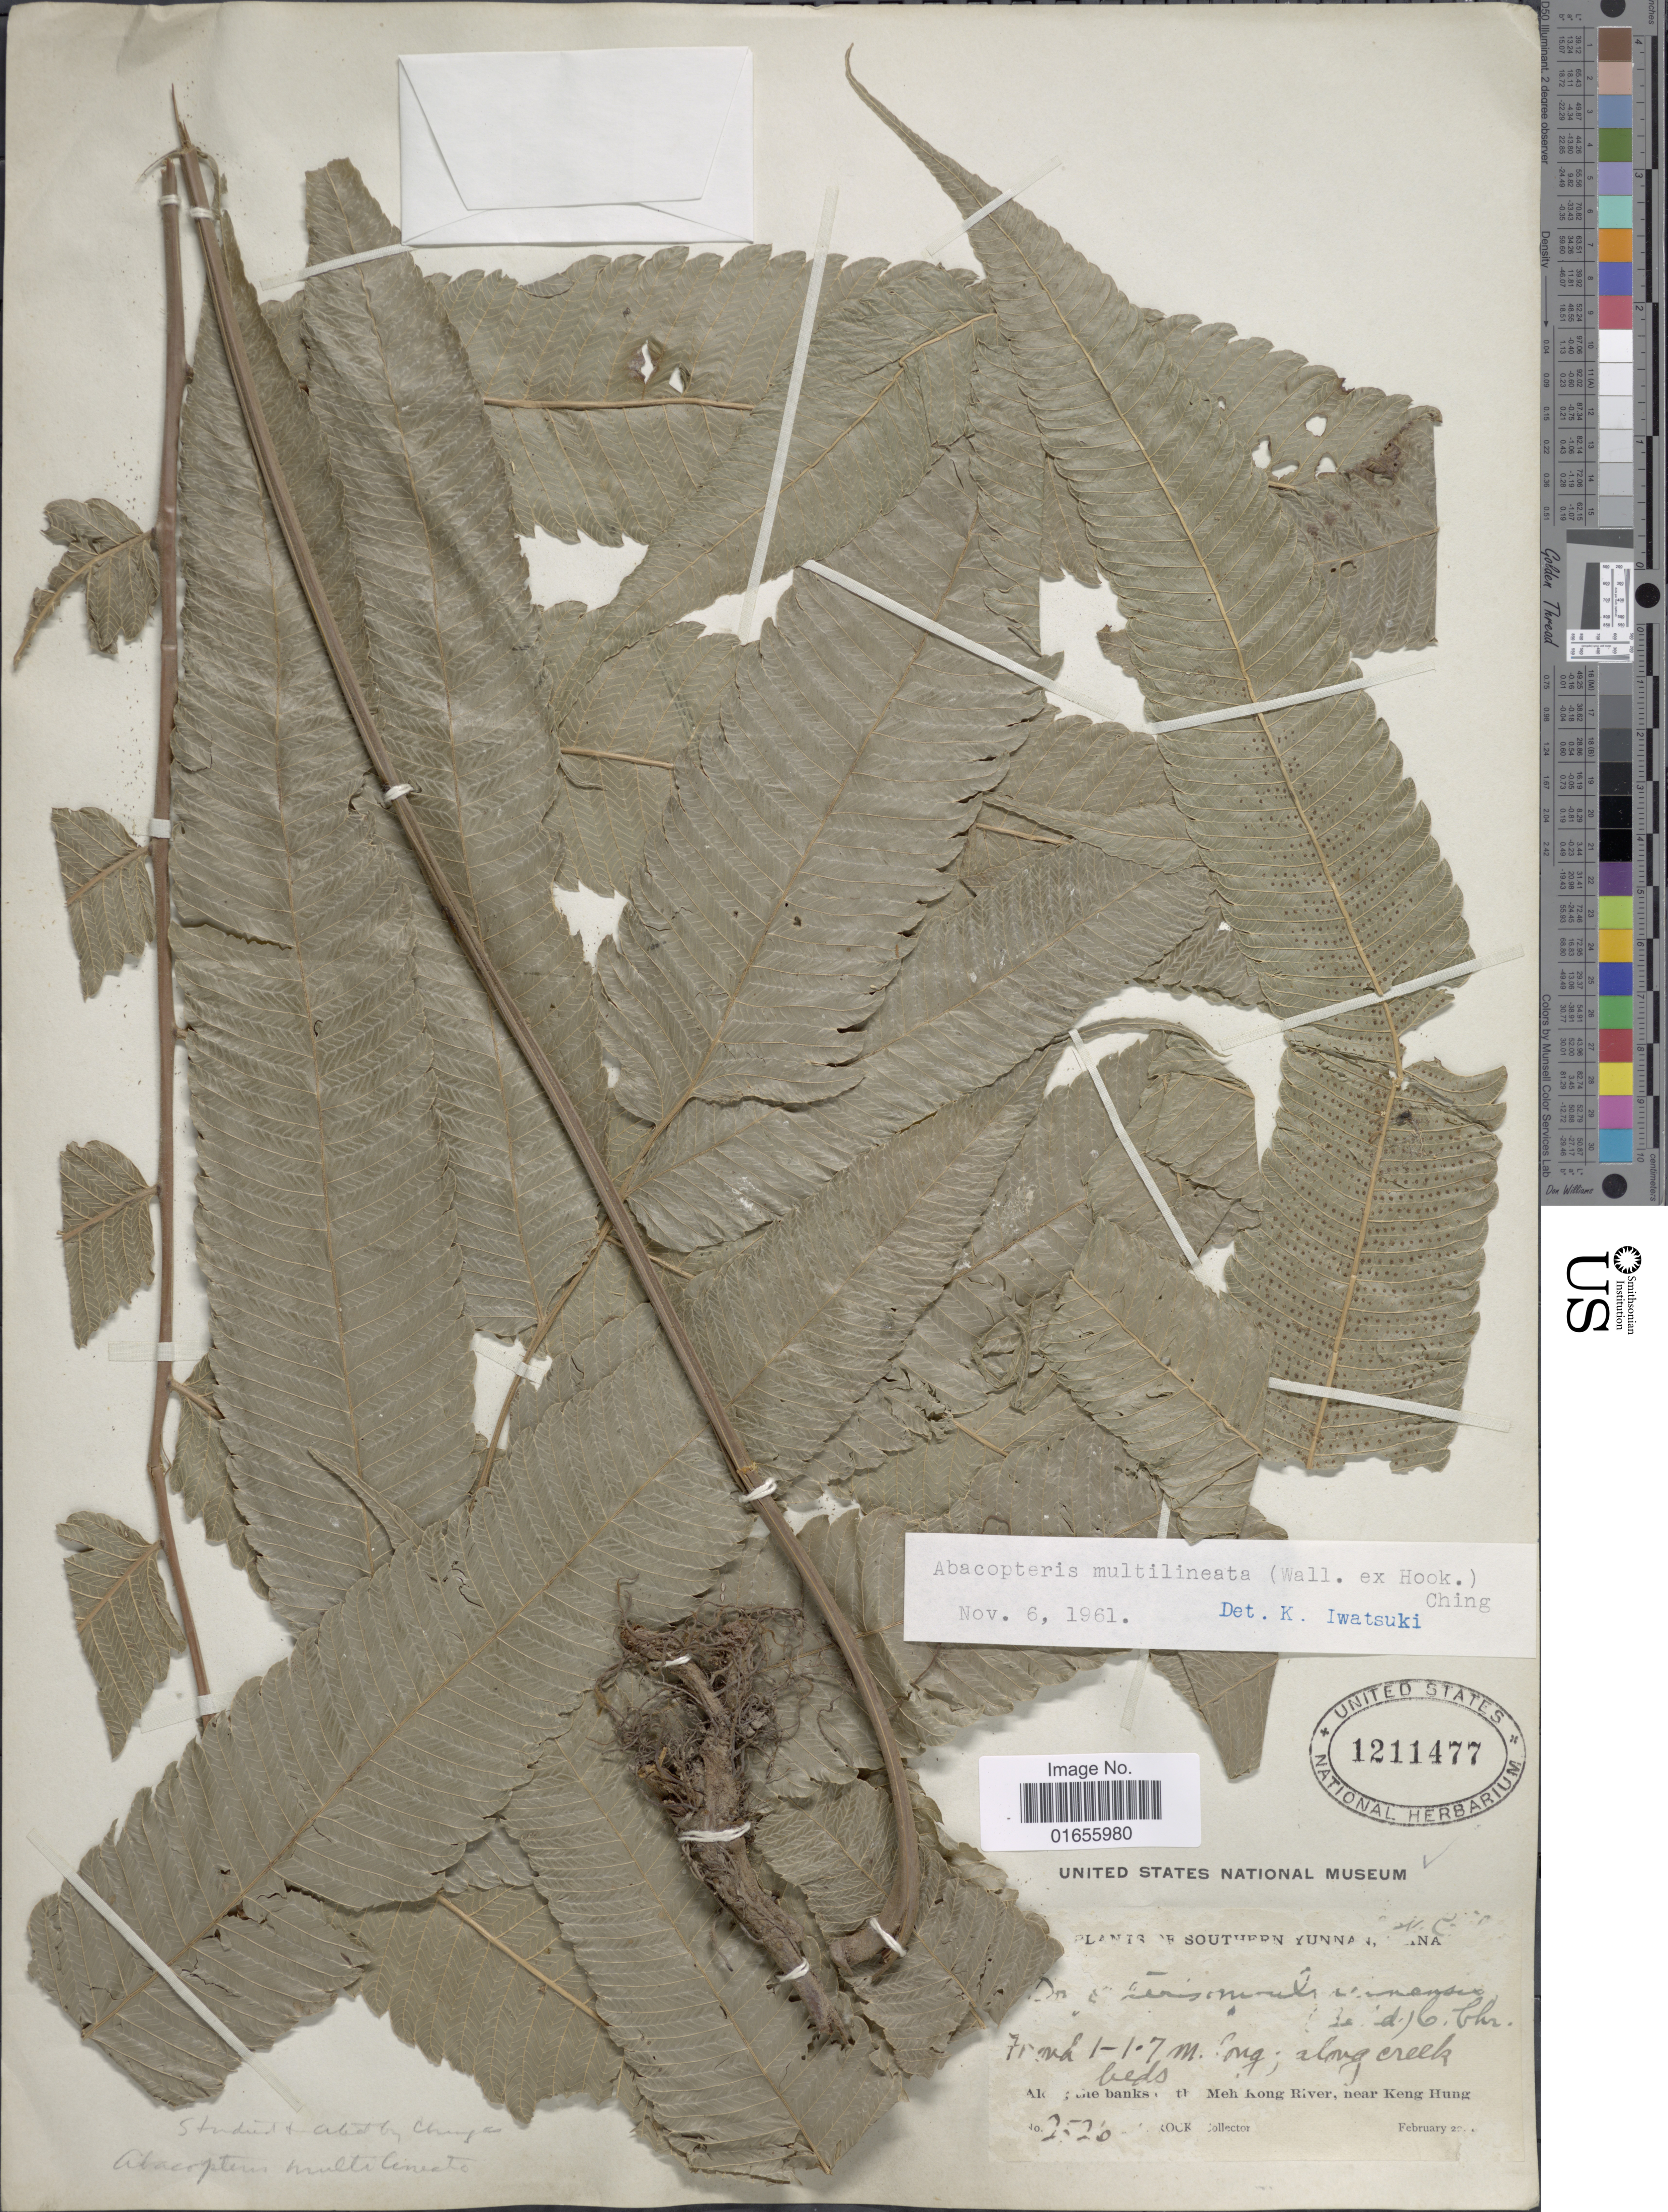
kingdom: Plantae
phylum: Tracheophyta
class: Polypodiopsida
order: Polypodiales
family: Thelypteridaceae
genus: Pronephrium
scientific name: Pronephrium nudatum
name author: (Roxb.) Holttum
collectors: J. Rock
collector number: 2526*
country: China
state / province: Yunnan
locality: Southern Yunnan, along creek beds, along the banks of the Meh Kong River, near Keng Hung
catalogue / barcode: US 1211477